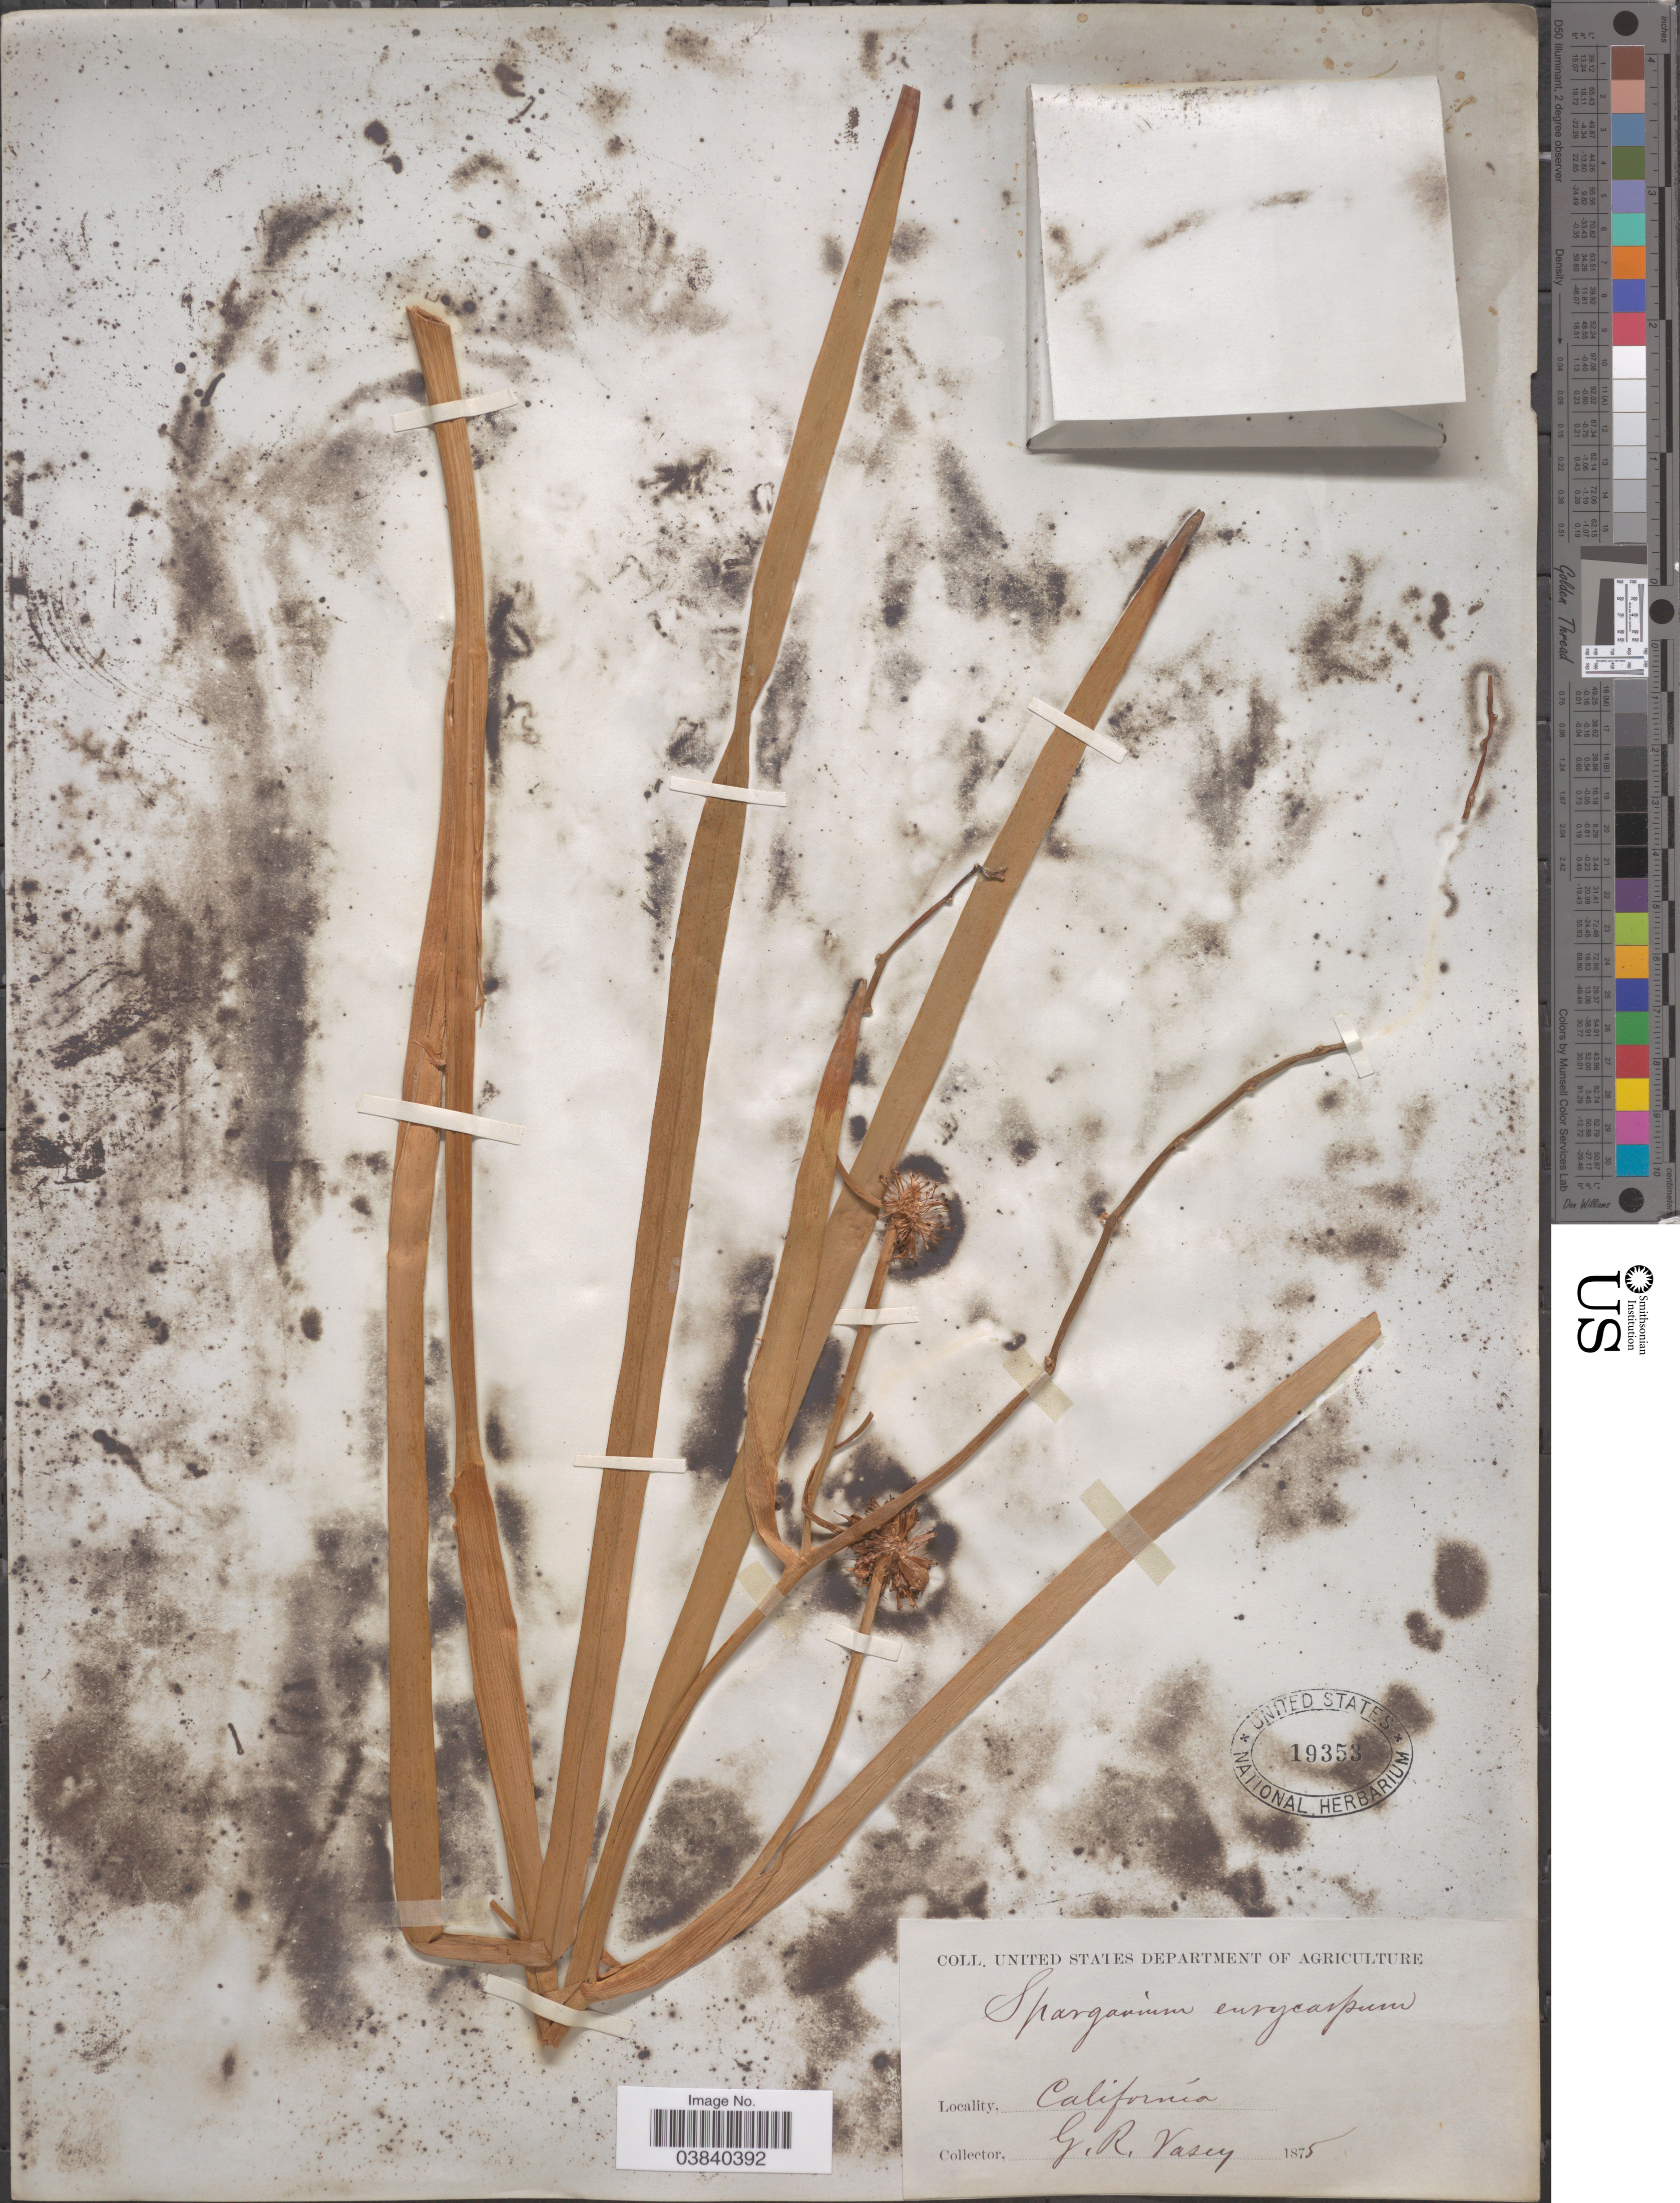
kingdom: Plantae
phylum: Tracheophyta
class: Liliopsida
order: Poales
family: Typhaceae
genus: Sparganium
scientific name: Sparganium eurycarpum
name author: Engelm.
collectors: G. R. Vasey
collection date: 1875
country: United States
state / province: California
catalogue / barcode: US 19353